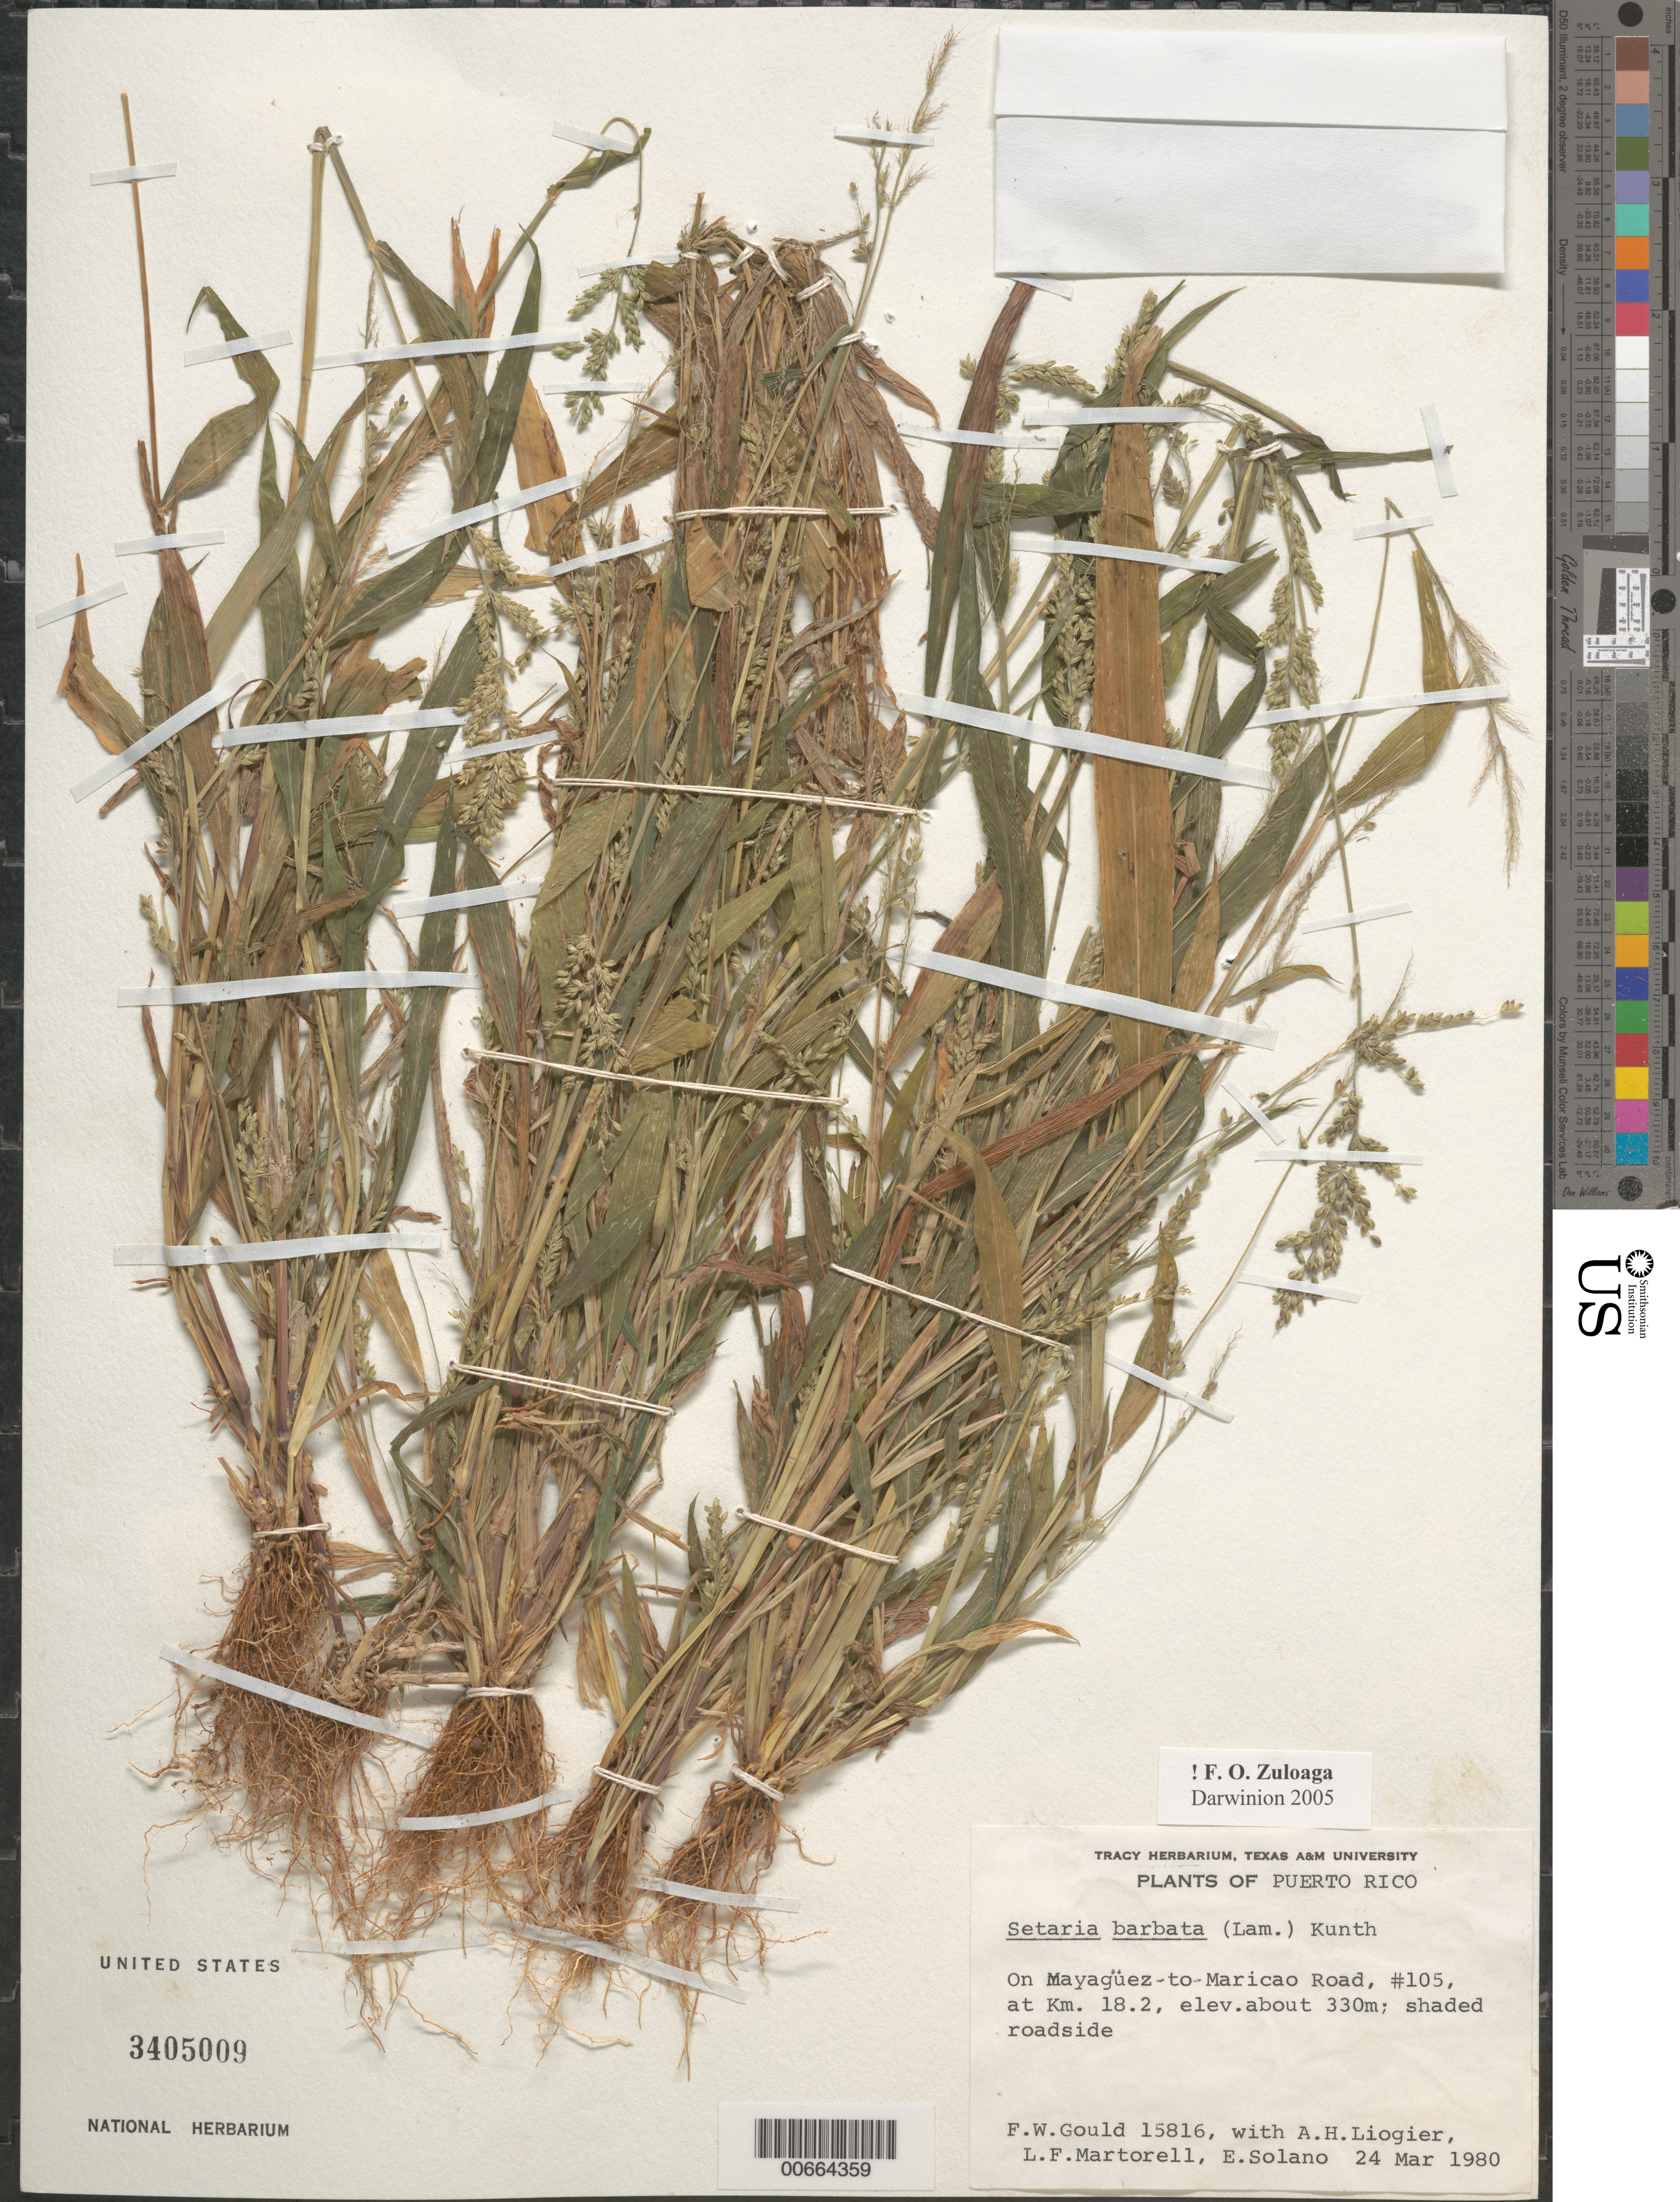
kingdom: Plantae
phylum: Tracheophyta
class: Liliopsida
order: Poales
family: Poaceae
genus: Setaria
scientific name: Setaria barbata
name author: (Lam.) Kunth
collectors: F. W. Gould, A. H. Liogier, L. Martorell & E. Solano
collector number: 15816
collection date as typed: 24 Mar 1980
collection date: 1980-03-24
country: Puerto Rico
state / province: Mayagüez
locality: On Mayaguez to Maricao Road, #105, at km 18.2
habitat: Shaded roadside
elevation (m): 330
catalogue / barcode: US 3405009